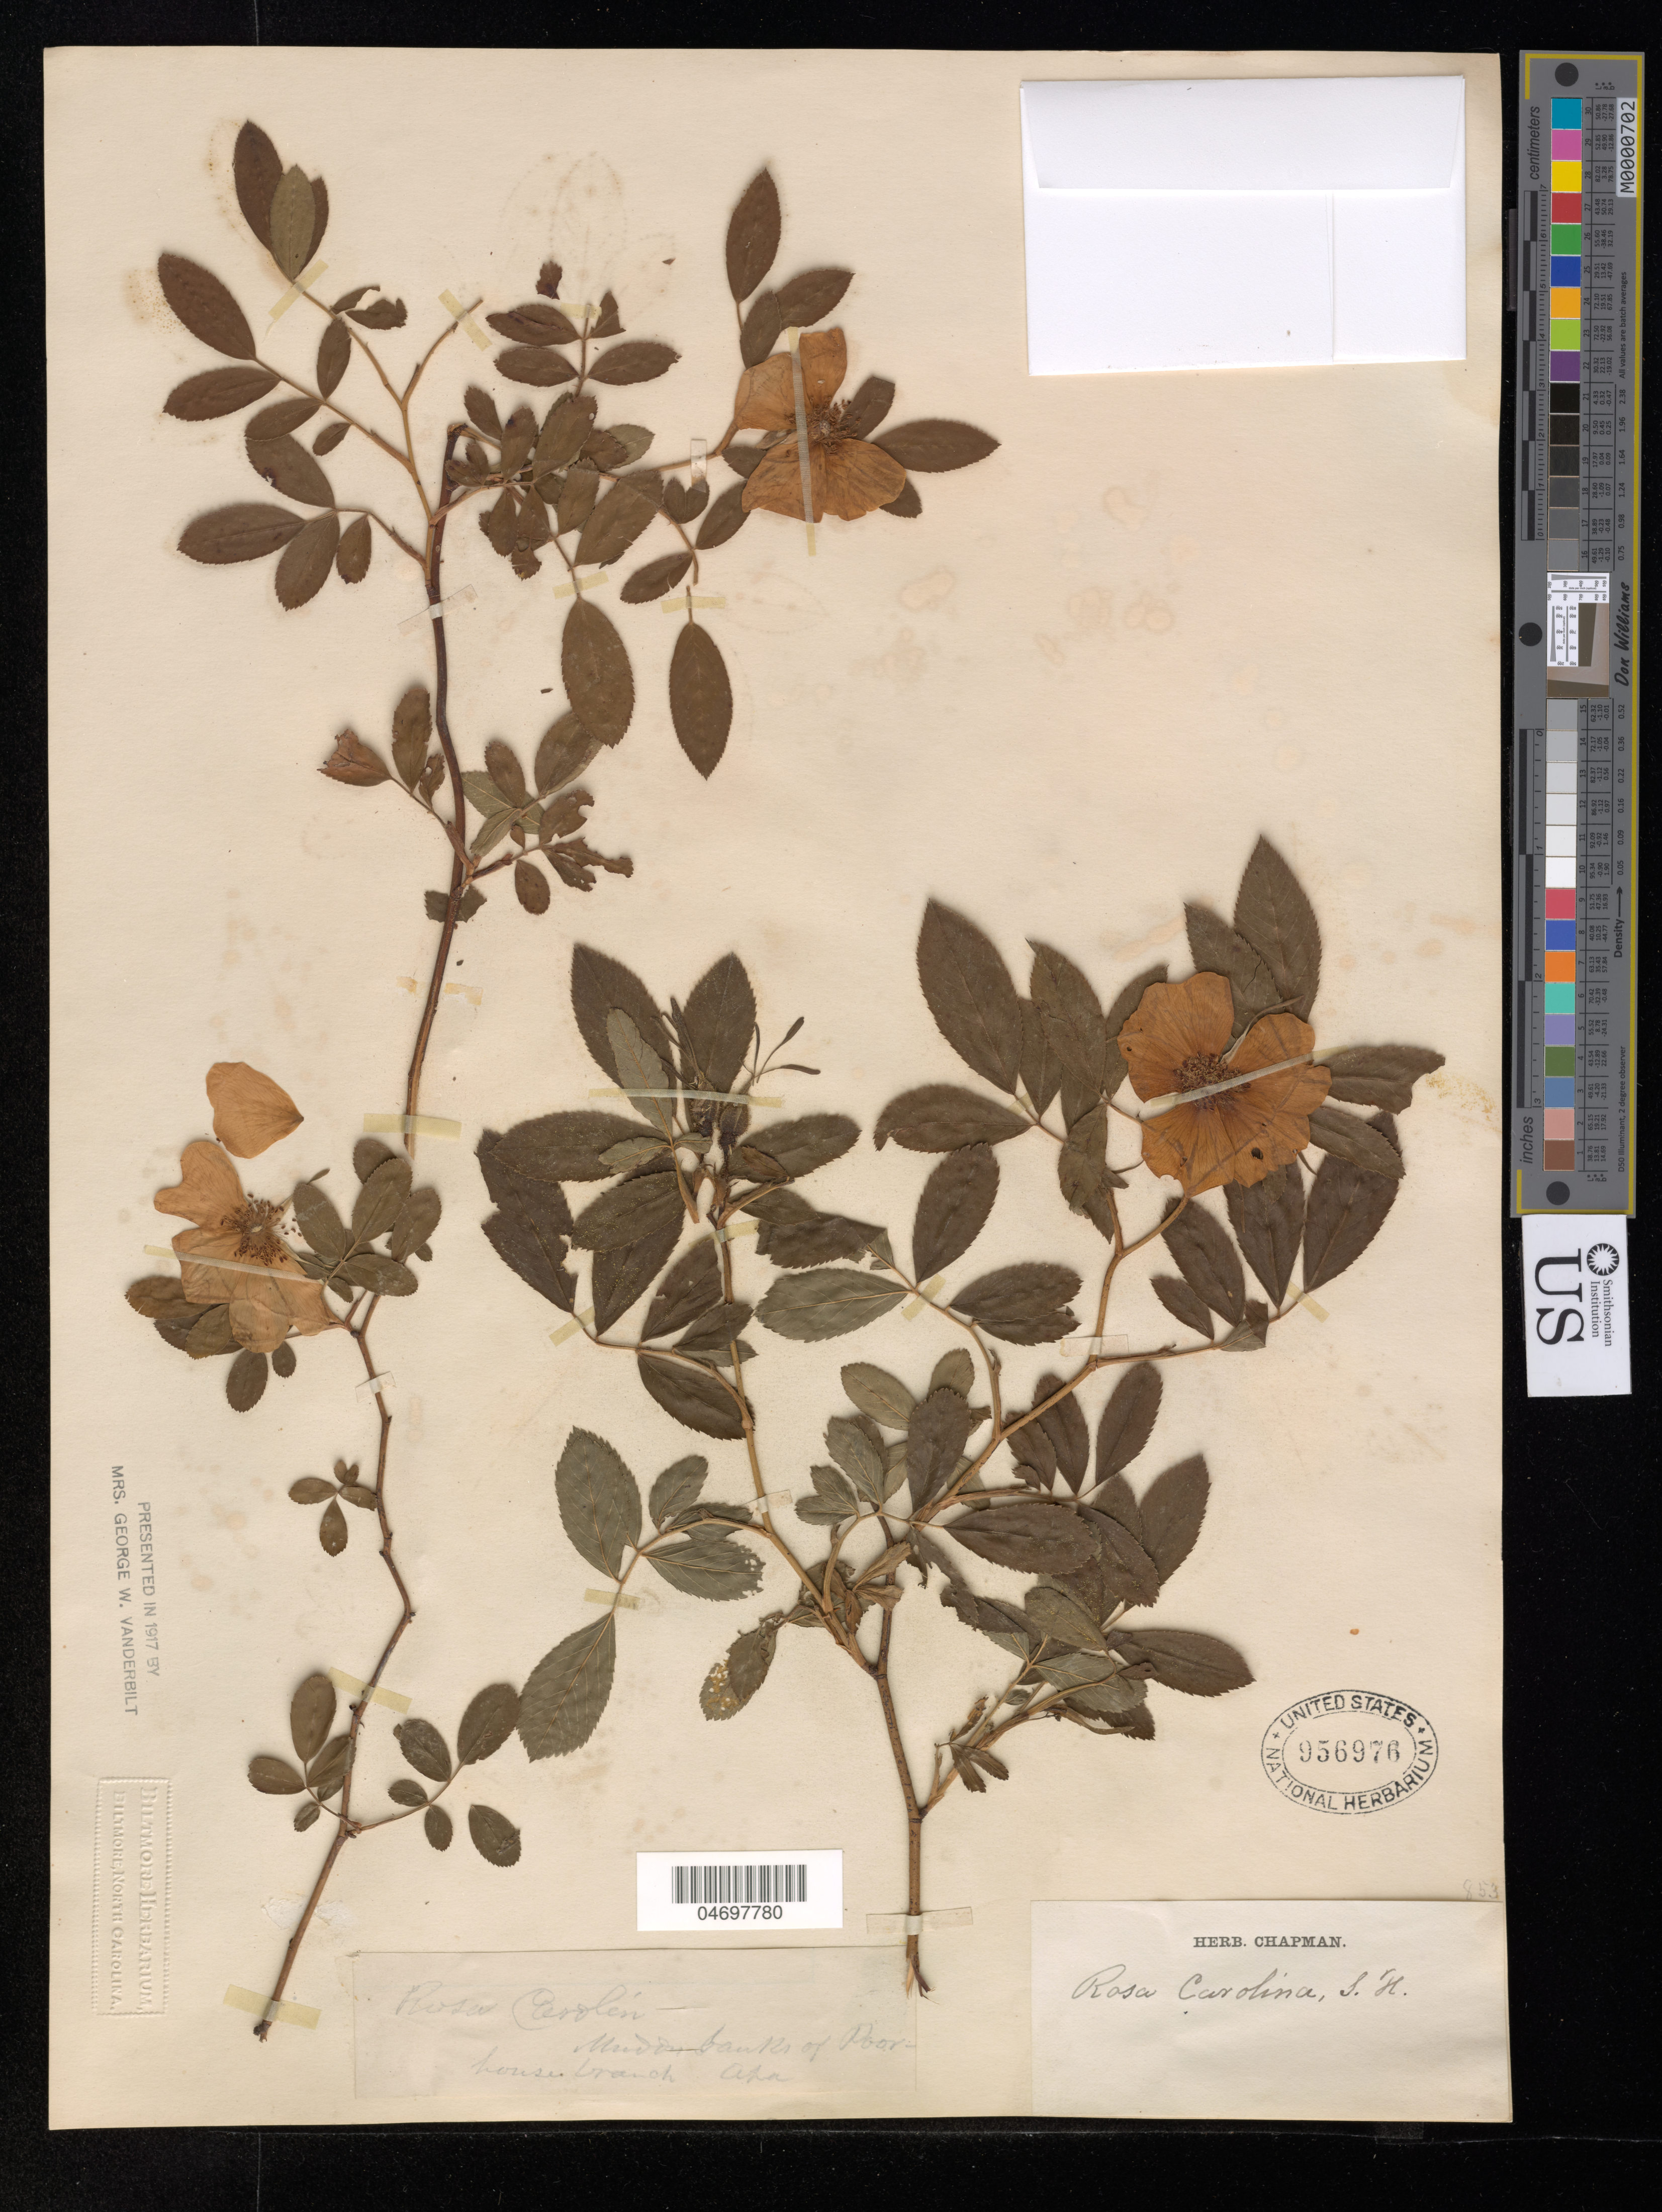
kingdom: Plantae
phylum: Tracheophyta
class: Magnoliopsida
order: Rosales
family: Rosaceae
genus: Rosa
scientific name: Rosa carolina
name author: L.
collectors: ex herb. Chapman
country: United States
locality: Apa.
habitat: Muddy banks of river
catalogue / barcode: US 956976